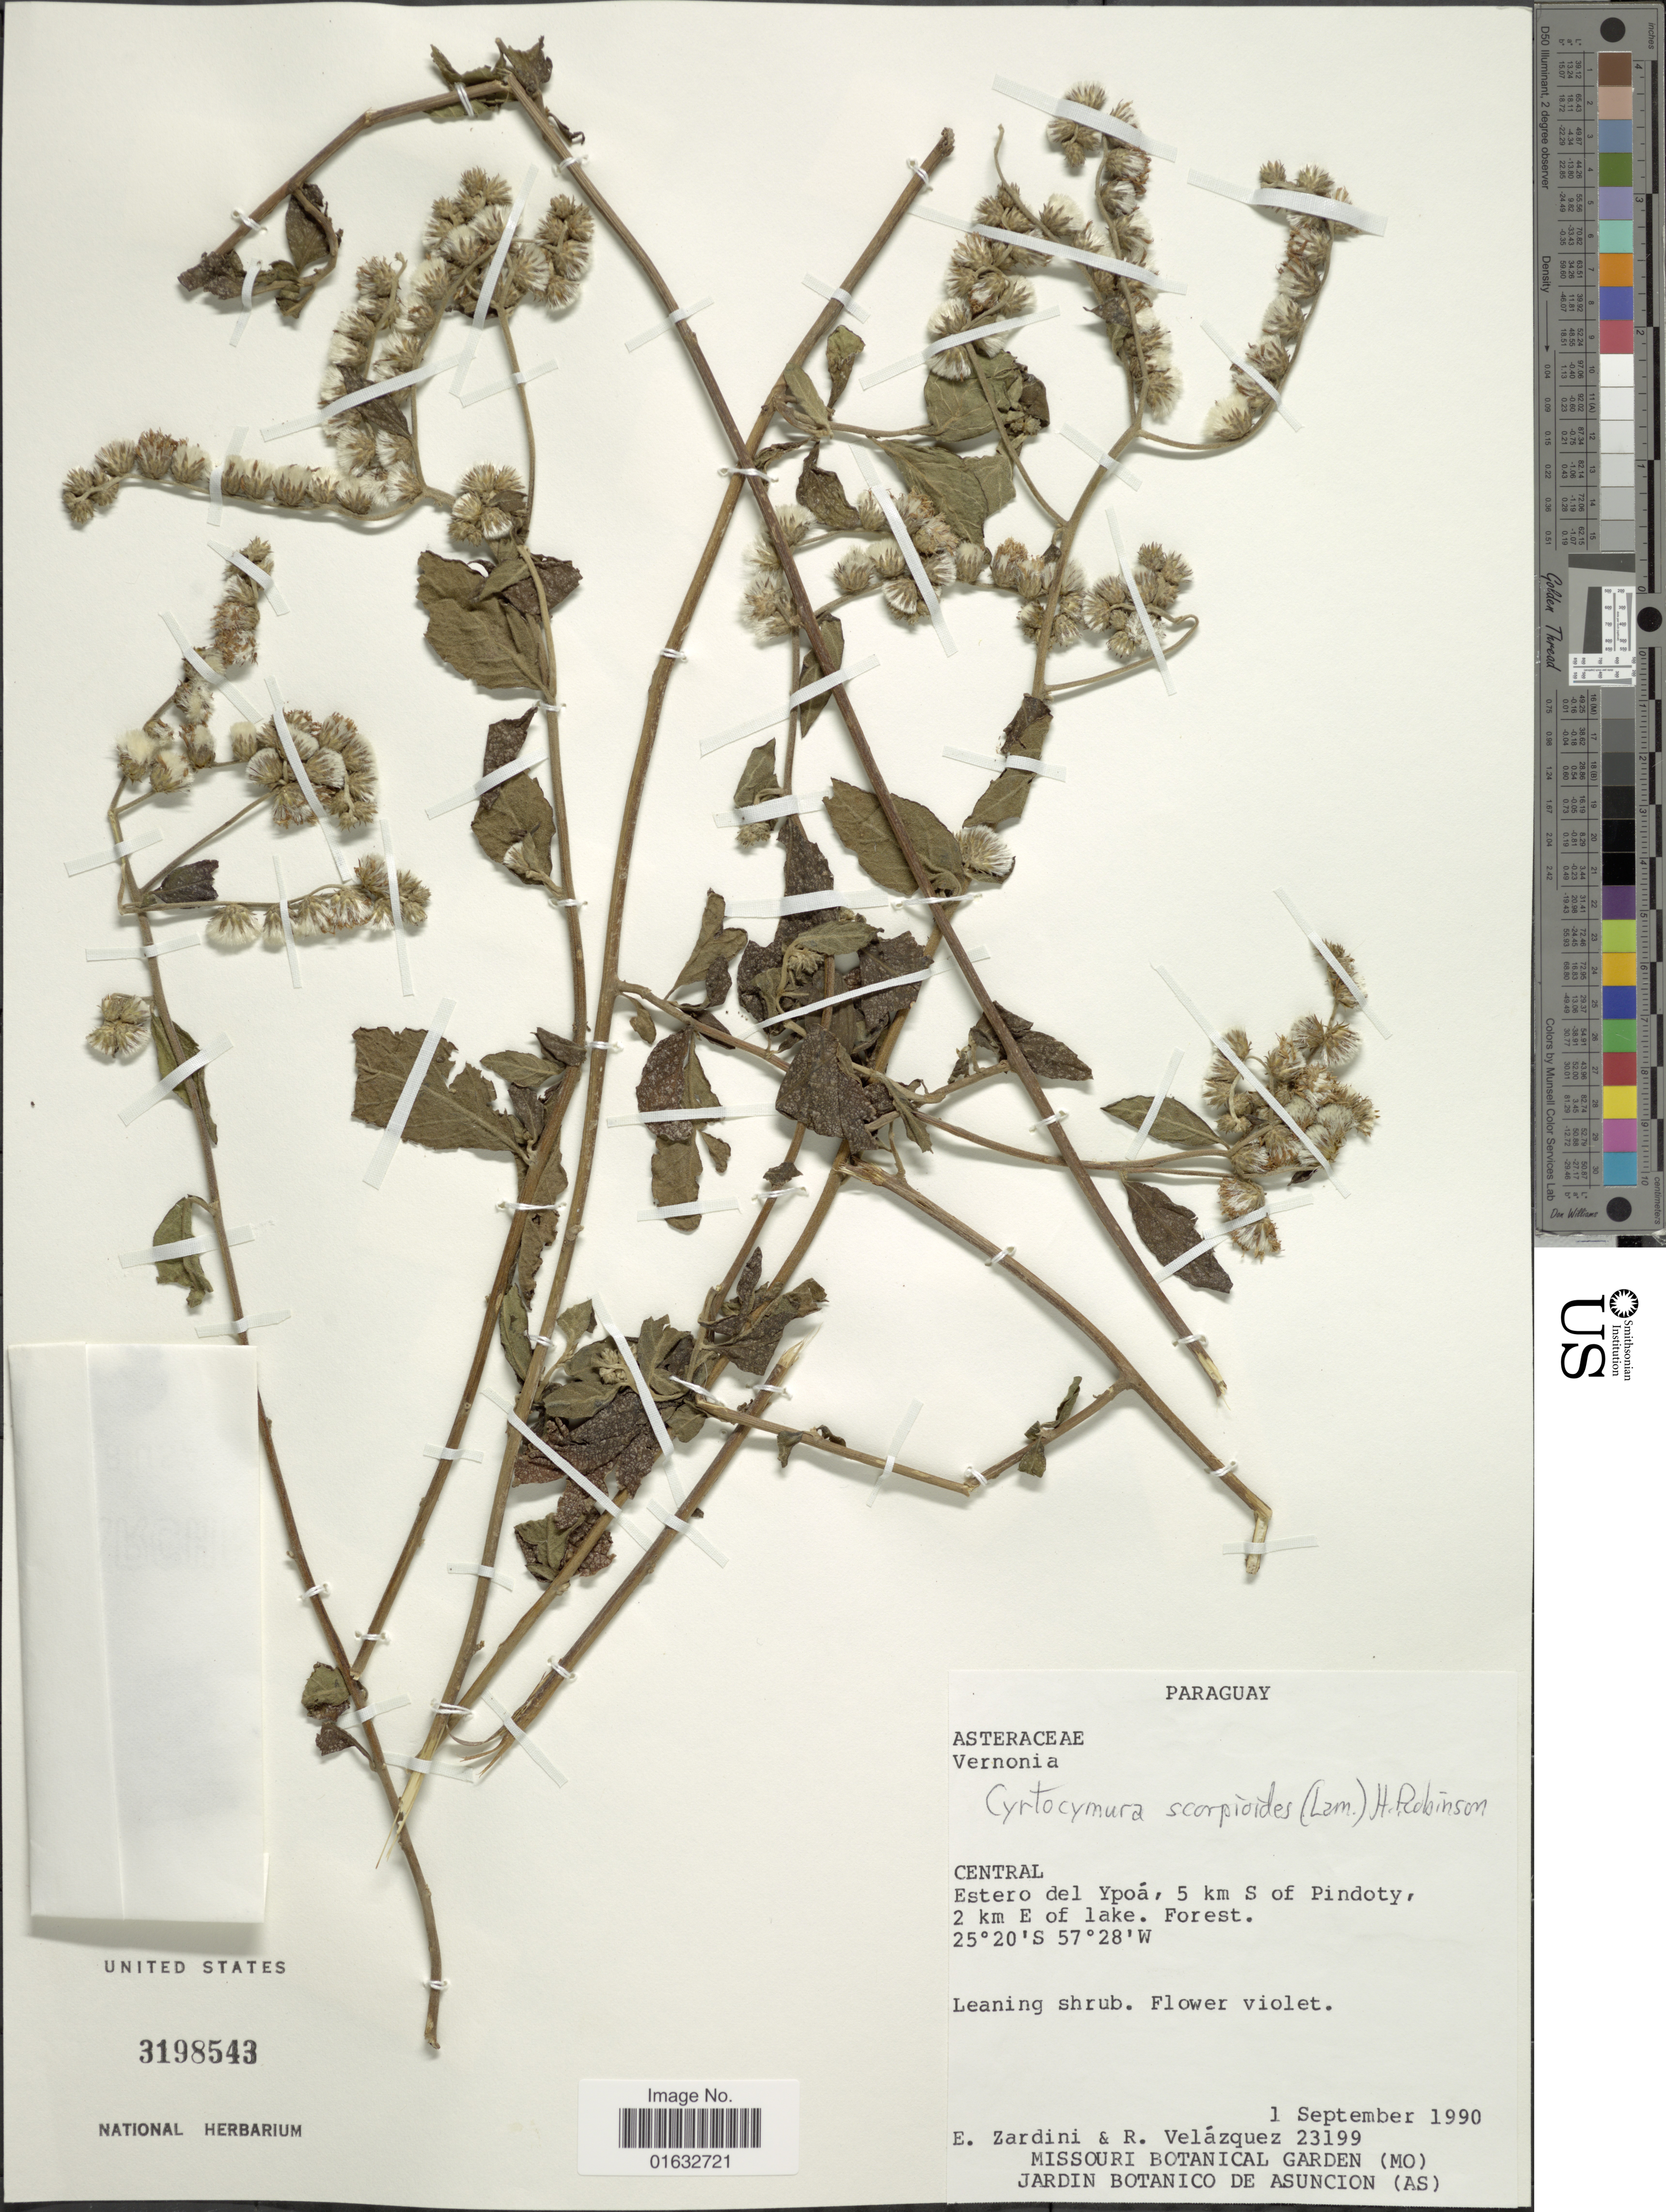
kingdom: Plantae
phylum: Tracheophyta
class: Magnoliopsida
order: Asterales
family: Asteraceae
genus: Cyrtocymura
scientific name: Cyrtocymura scorpioides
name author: (Lam.) H. Rob.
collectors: E. M. Zardini & R. Velázquez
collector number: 23199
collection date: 1990-09-01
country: Paraguay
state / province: Central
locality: Estero del Ypoa, 5 km S of Pindoty 2 km E of Lake. Forest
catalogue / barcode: US 3198543